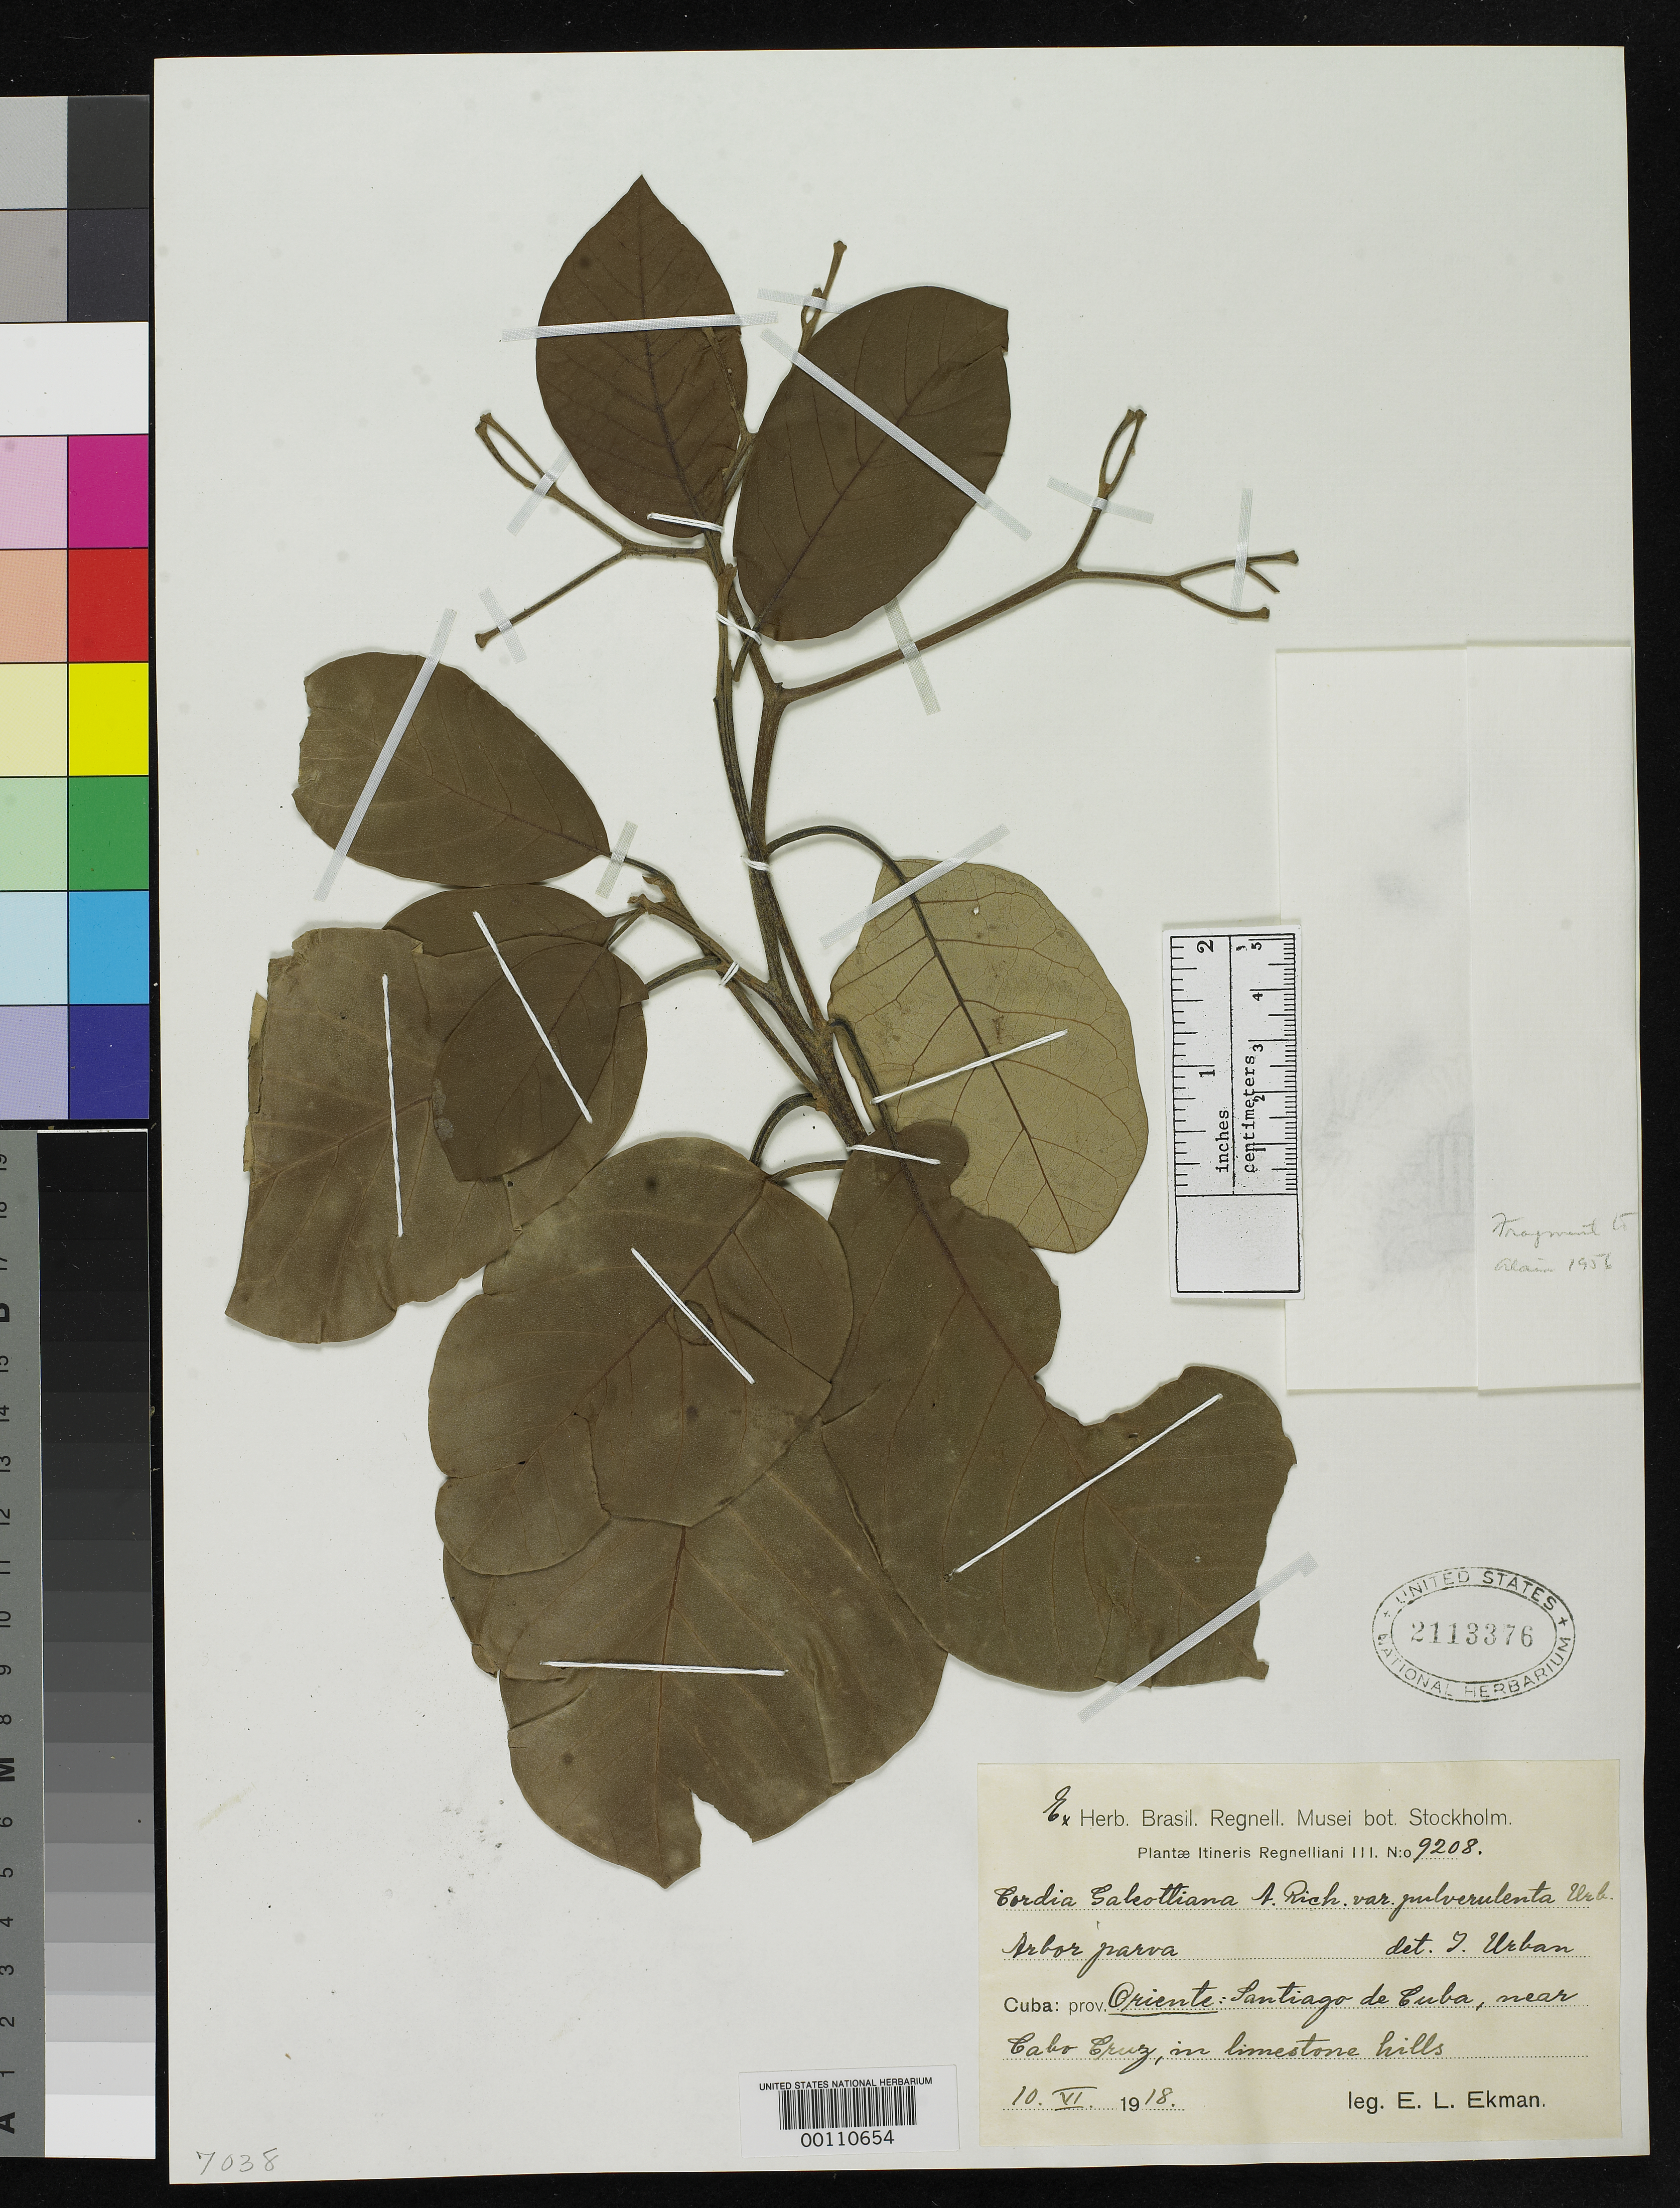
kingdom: Plantae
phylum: Tracheophyta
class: Magnoliopsida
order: Boraginales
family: Cordiaceae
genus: Cordia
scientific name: Cordia galeottiana var. pulverulenta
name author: Urb.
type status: Isotype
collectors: E. L. Ekman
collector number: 9208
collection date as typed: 10 Jun 1918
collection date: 1918-06-10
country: Cuba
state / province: Oriente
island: Greater Antilles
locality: Santiago de Cuba, near Cabo Cruz.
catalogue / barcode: US 2113376